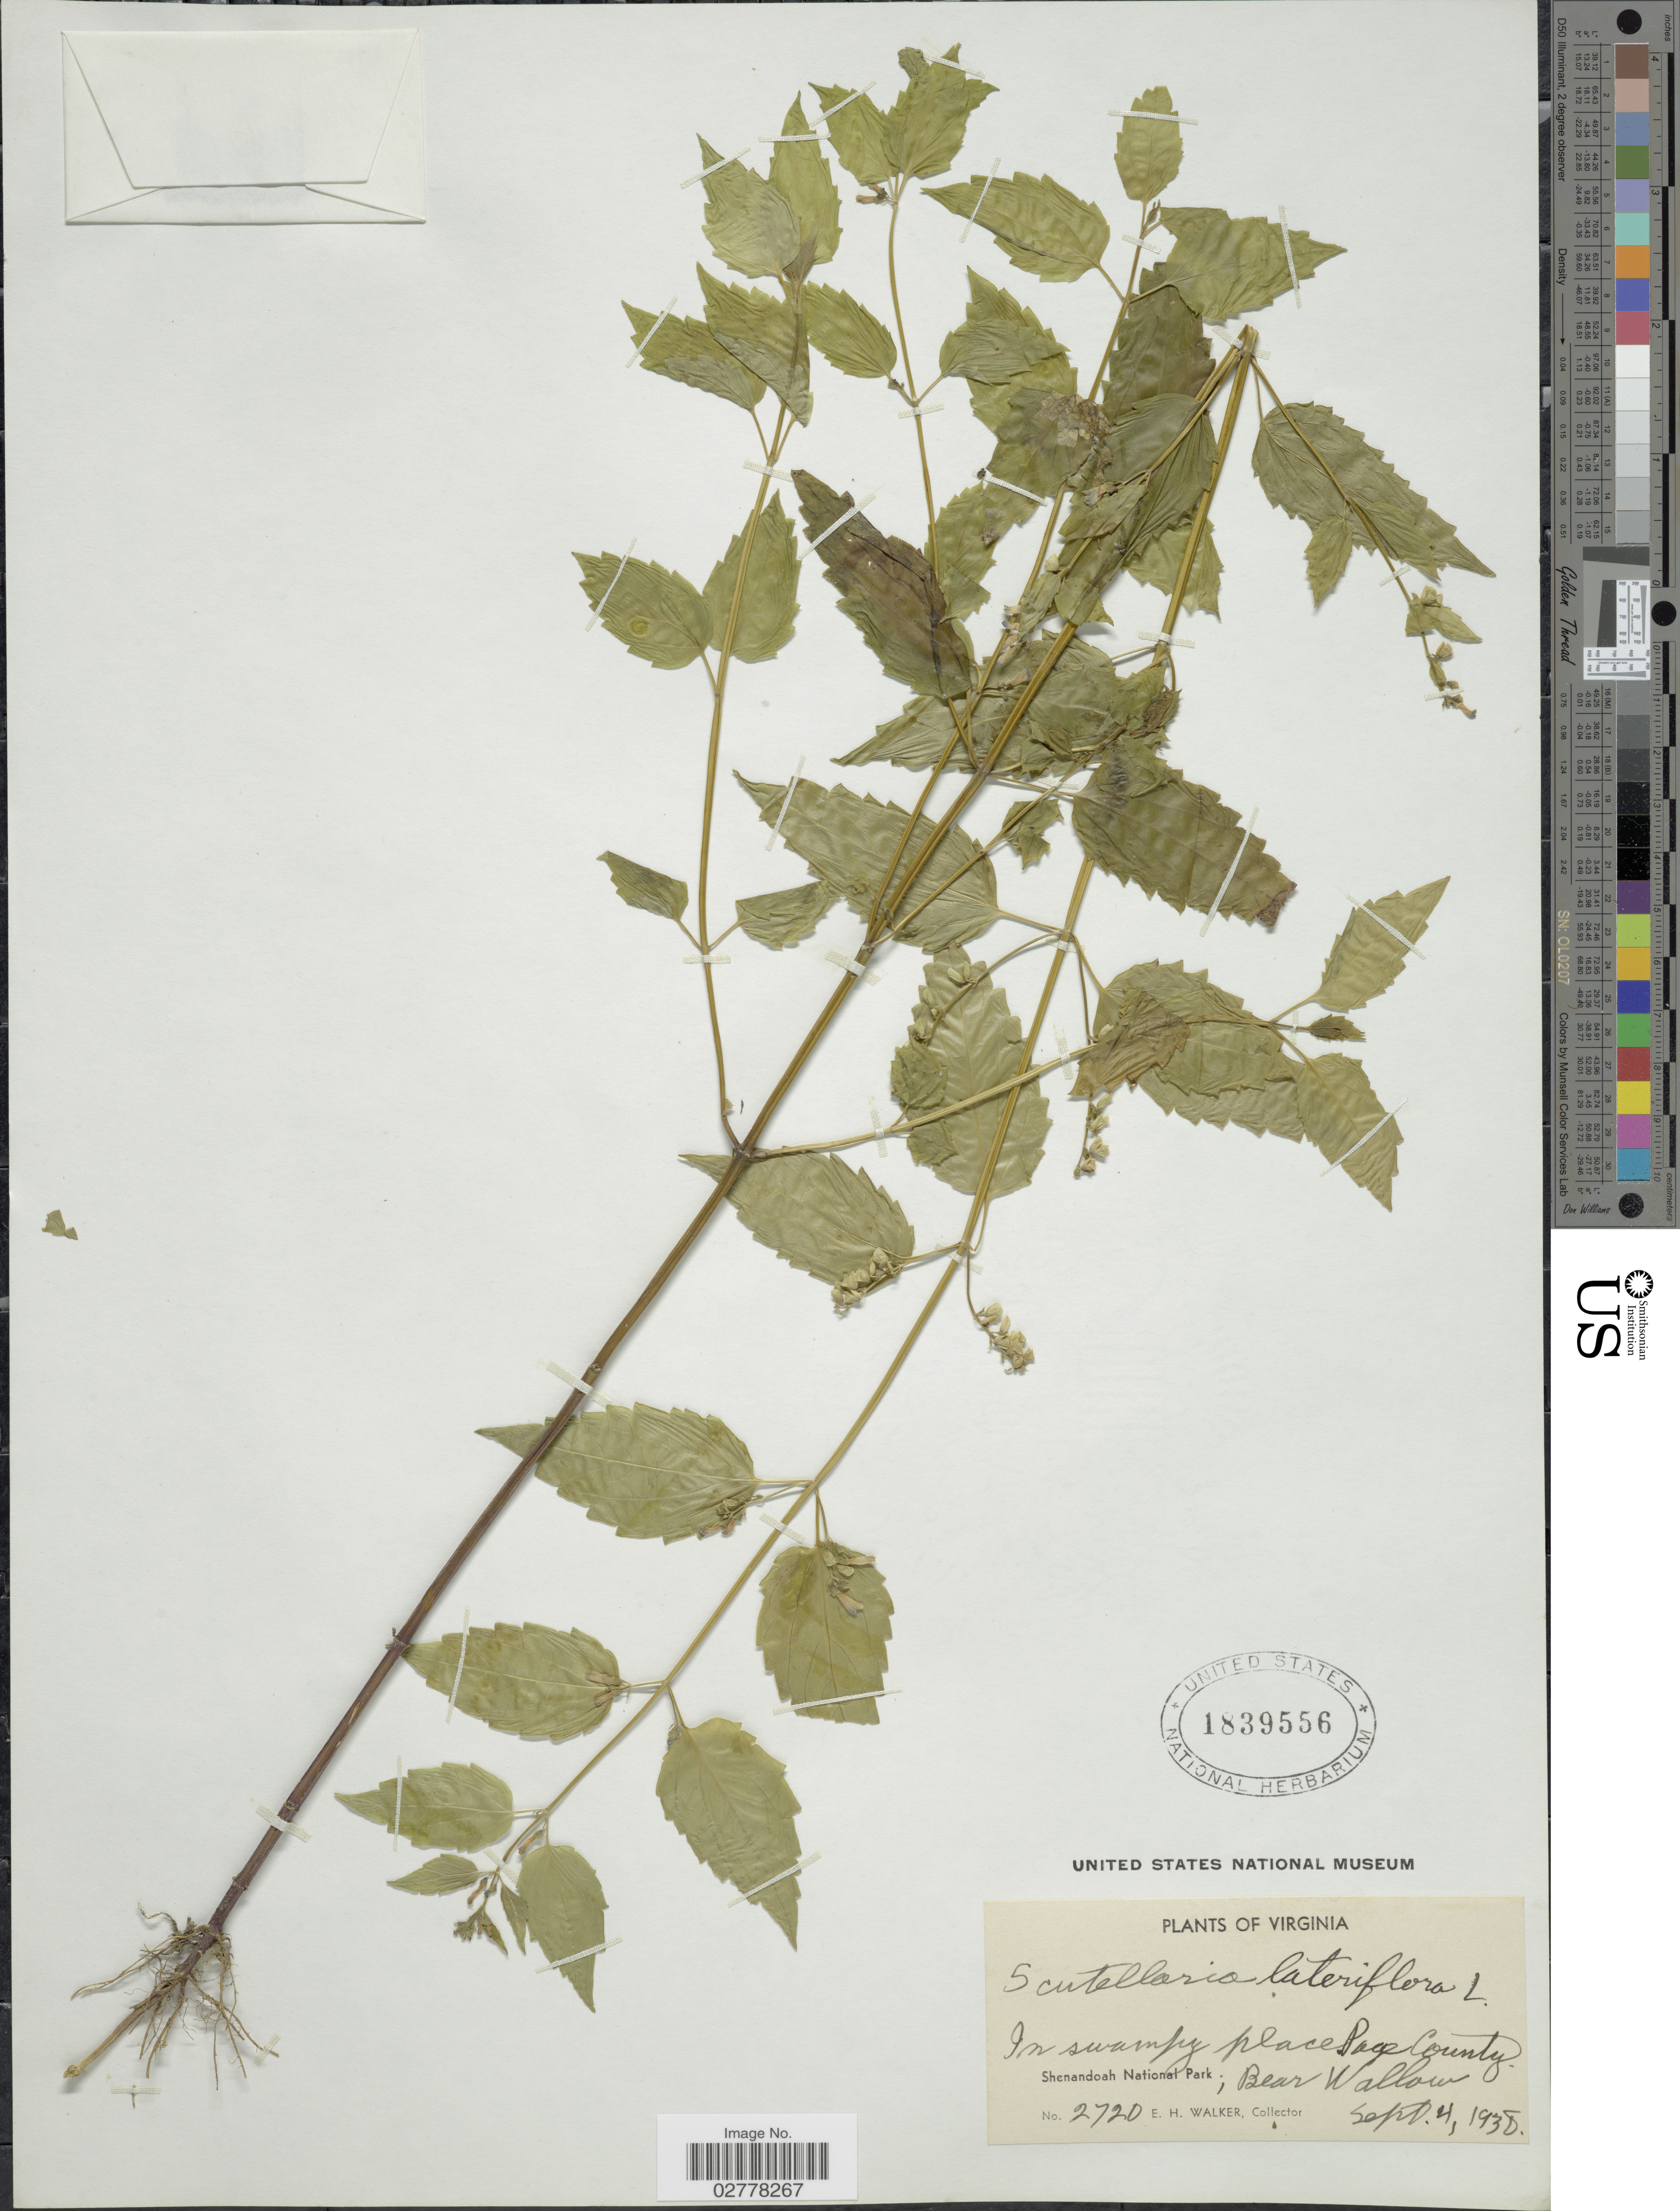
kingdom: Plantae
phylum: Tracheophyta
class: Magnoliopsida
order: Lamiales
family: Lamiaceae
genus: Scutellaria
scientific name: Scutellaria lateriflora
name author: L.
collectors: E. H. Walker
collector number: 2720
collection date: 1930-09-04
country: United States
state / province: Virginia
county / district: Page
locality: In swampy place Page County. Shenandoah National Park; Bear Wallow.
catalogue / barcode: US 1839556